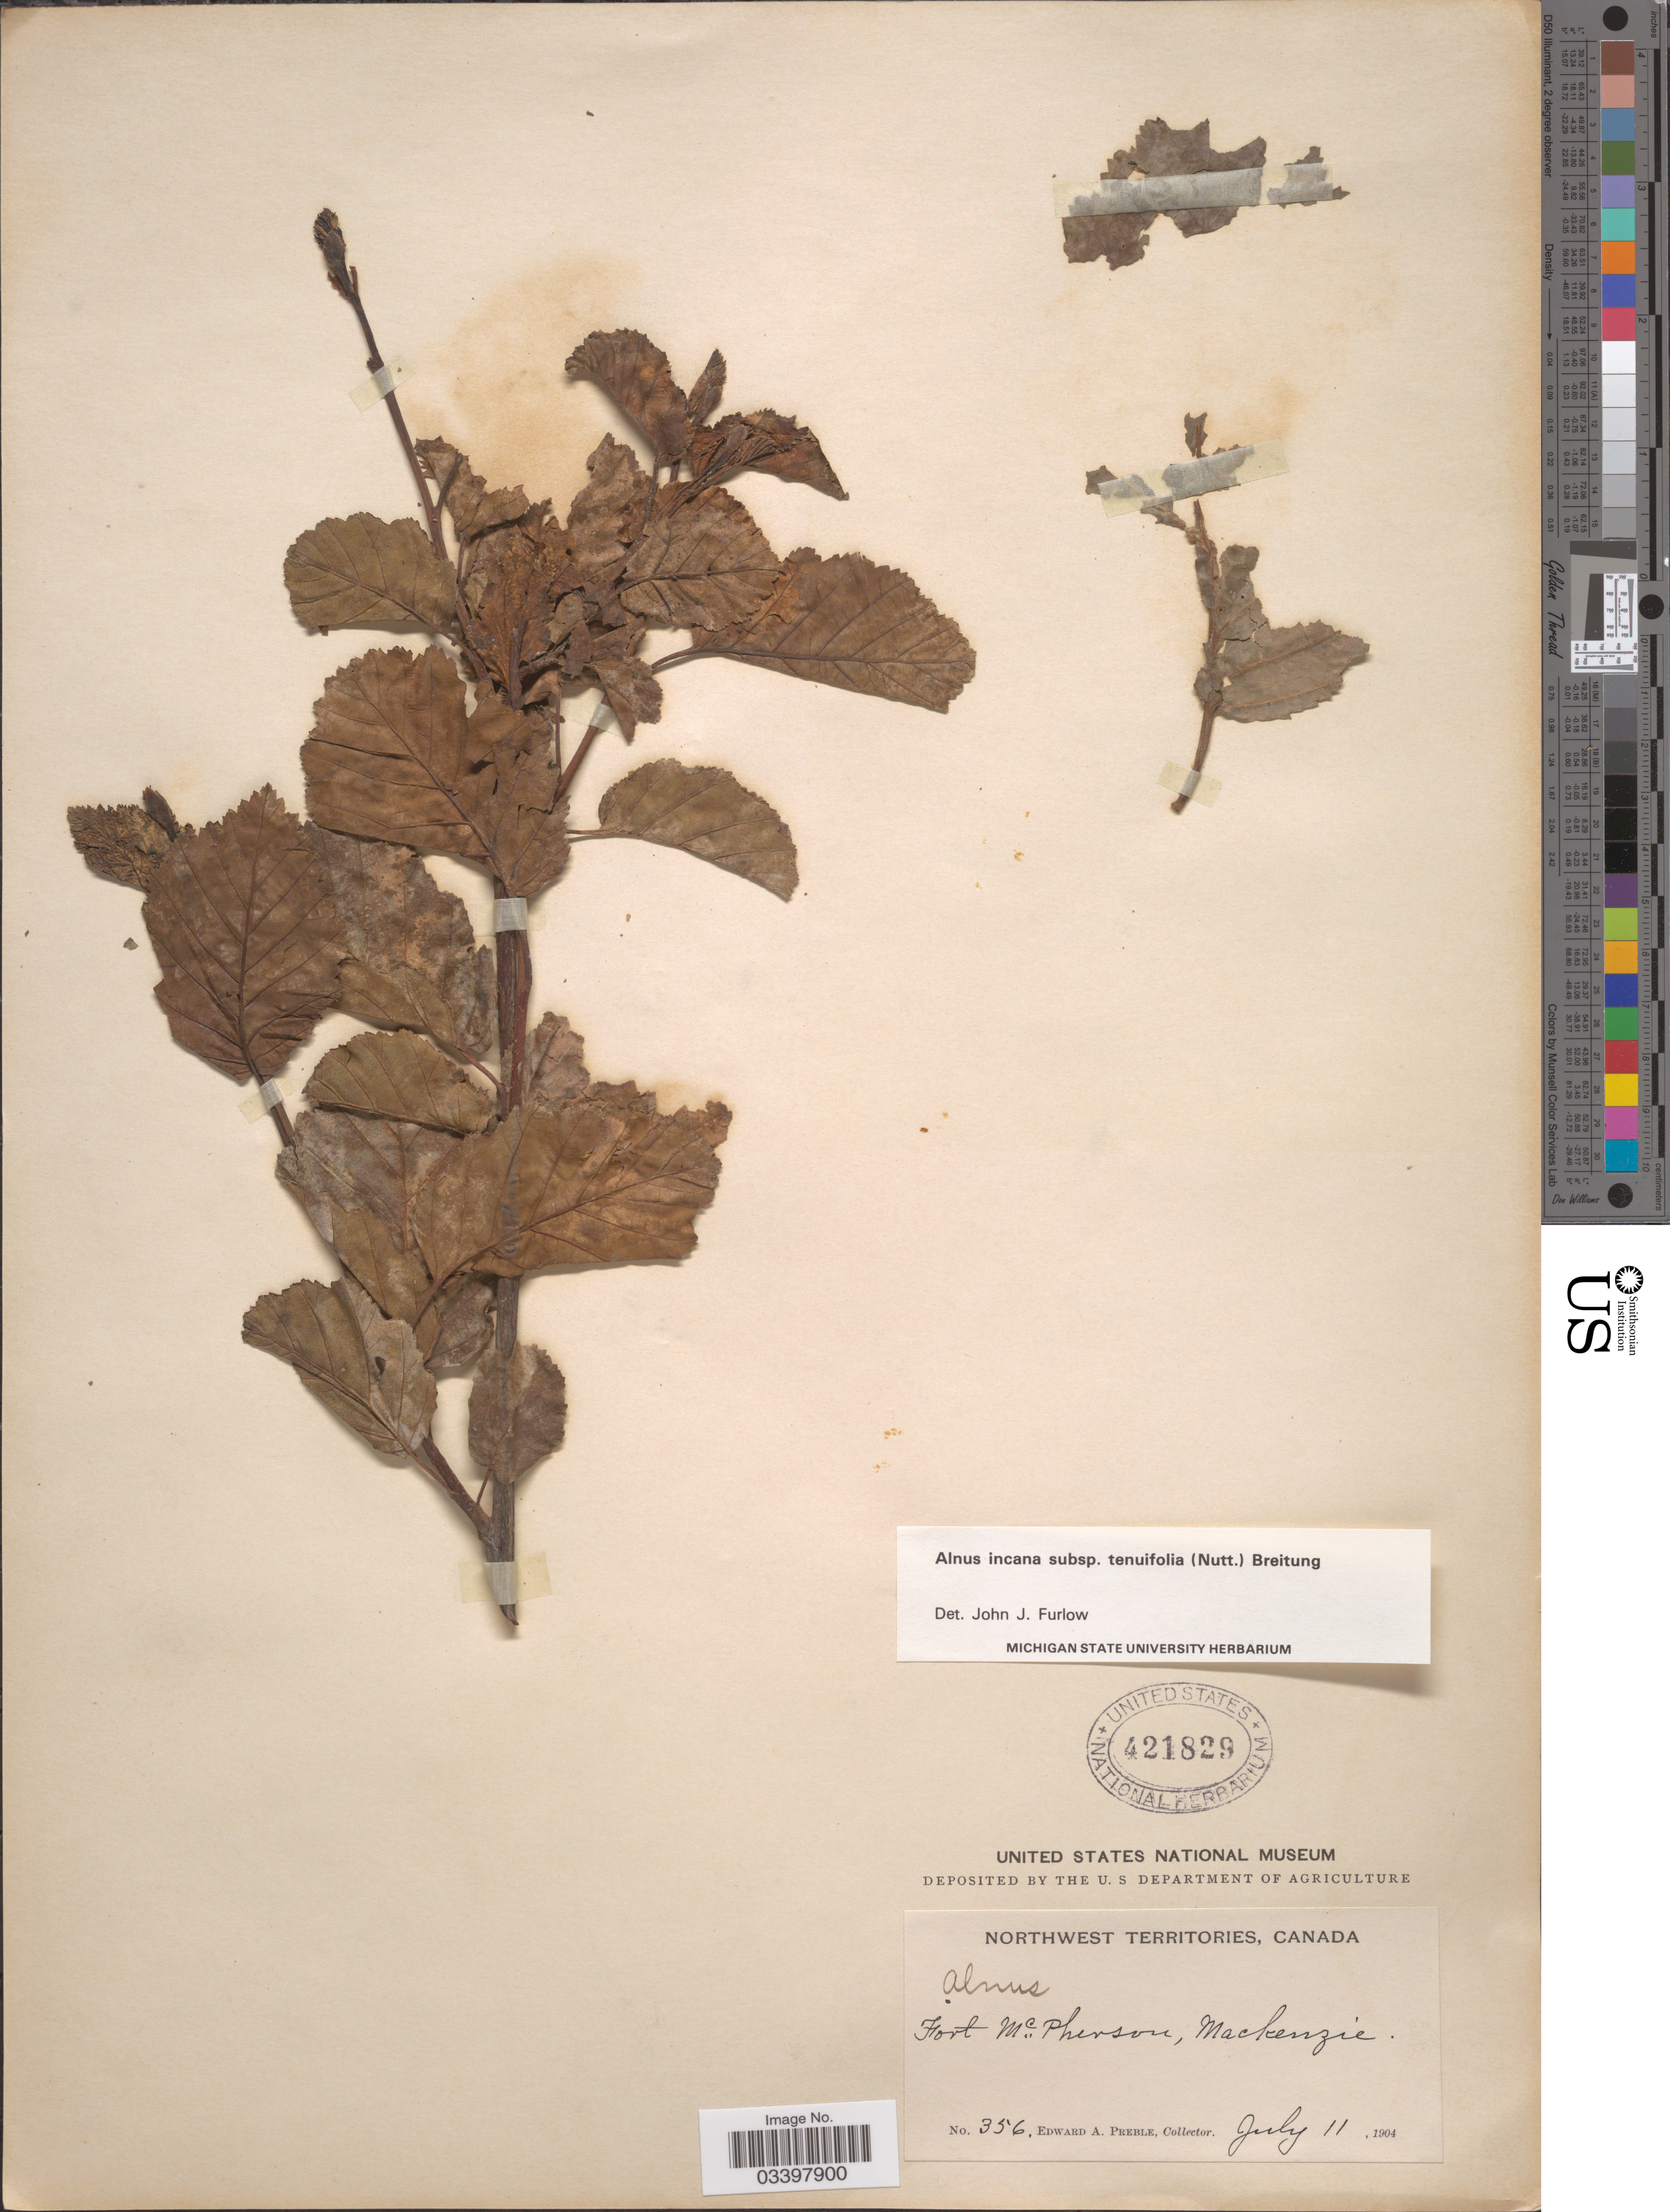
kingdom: Plantae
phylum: Tracheophyta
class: Magnoliopsida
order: Fagales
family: Betulaceae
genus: Alnus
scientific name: Alnus incana subsp. tenuifolia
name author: (Nutt.) Breitung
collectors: A. Preble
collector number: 356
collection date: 1904-07-11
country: Canada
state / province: Northwest Territories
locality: Fort McPherson, Mackenzie.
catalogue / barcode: US 421829